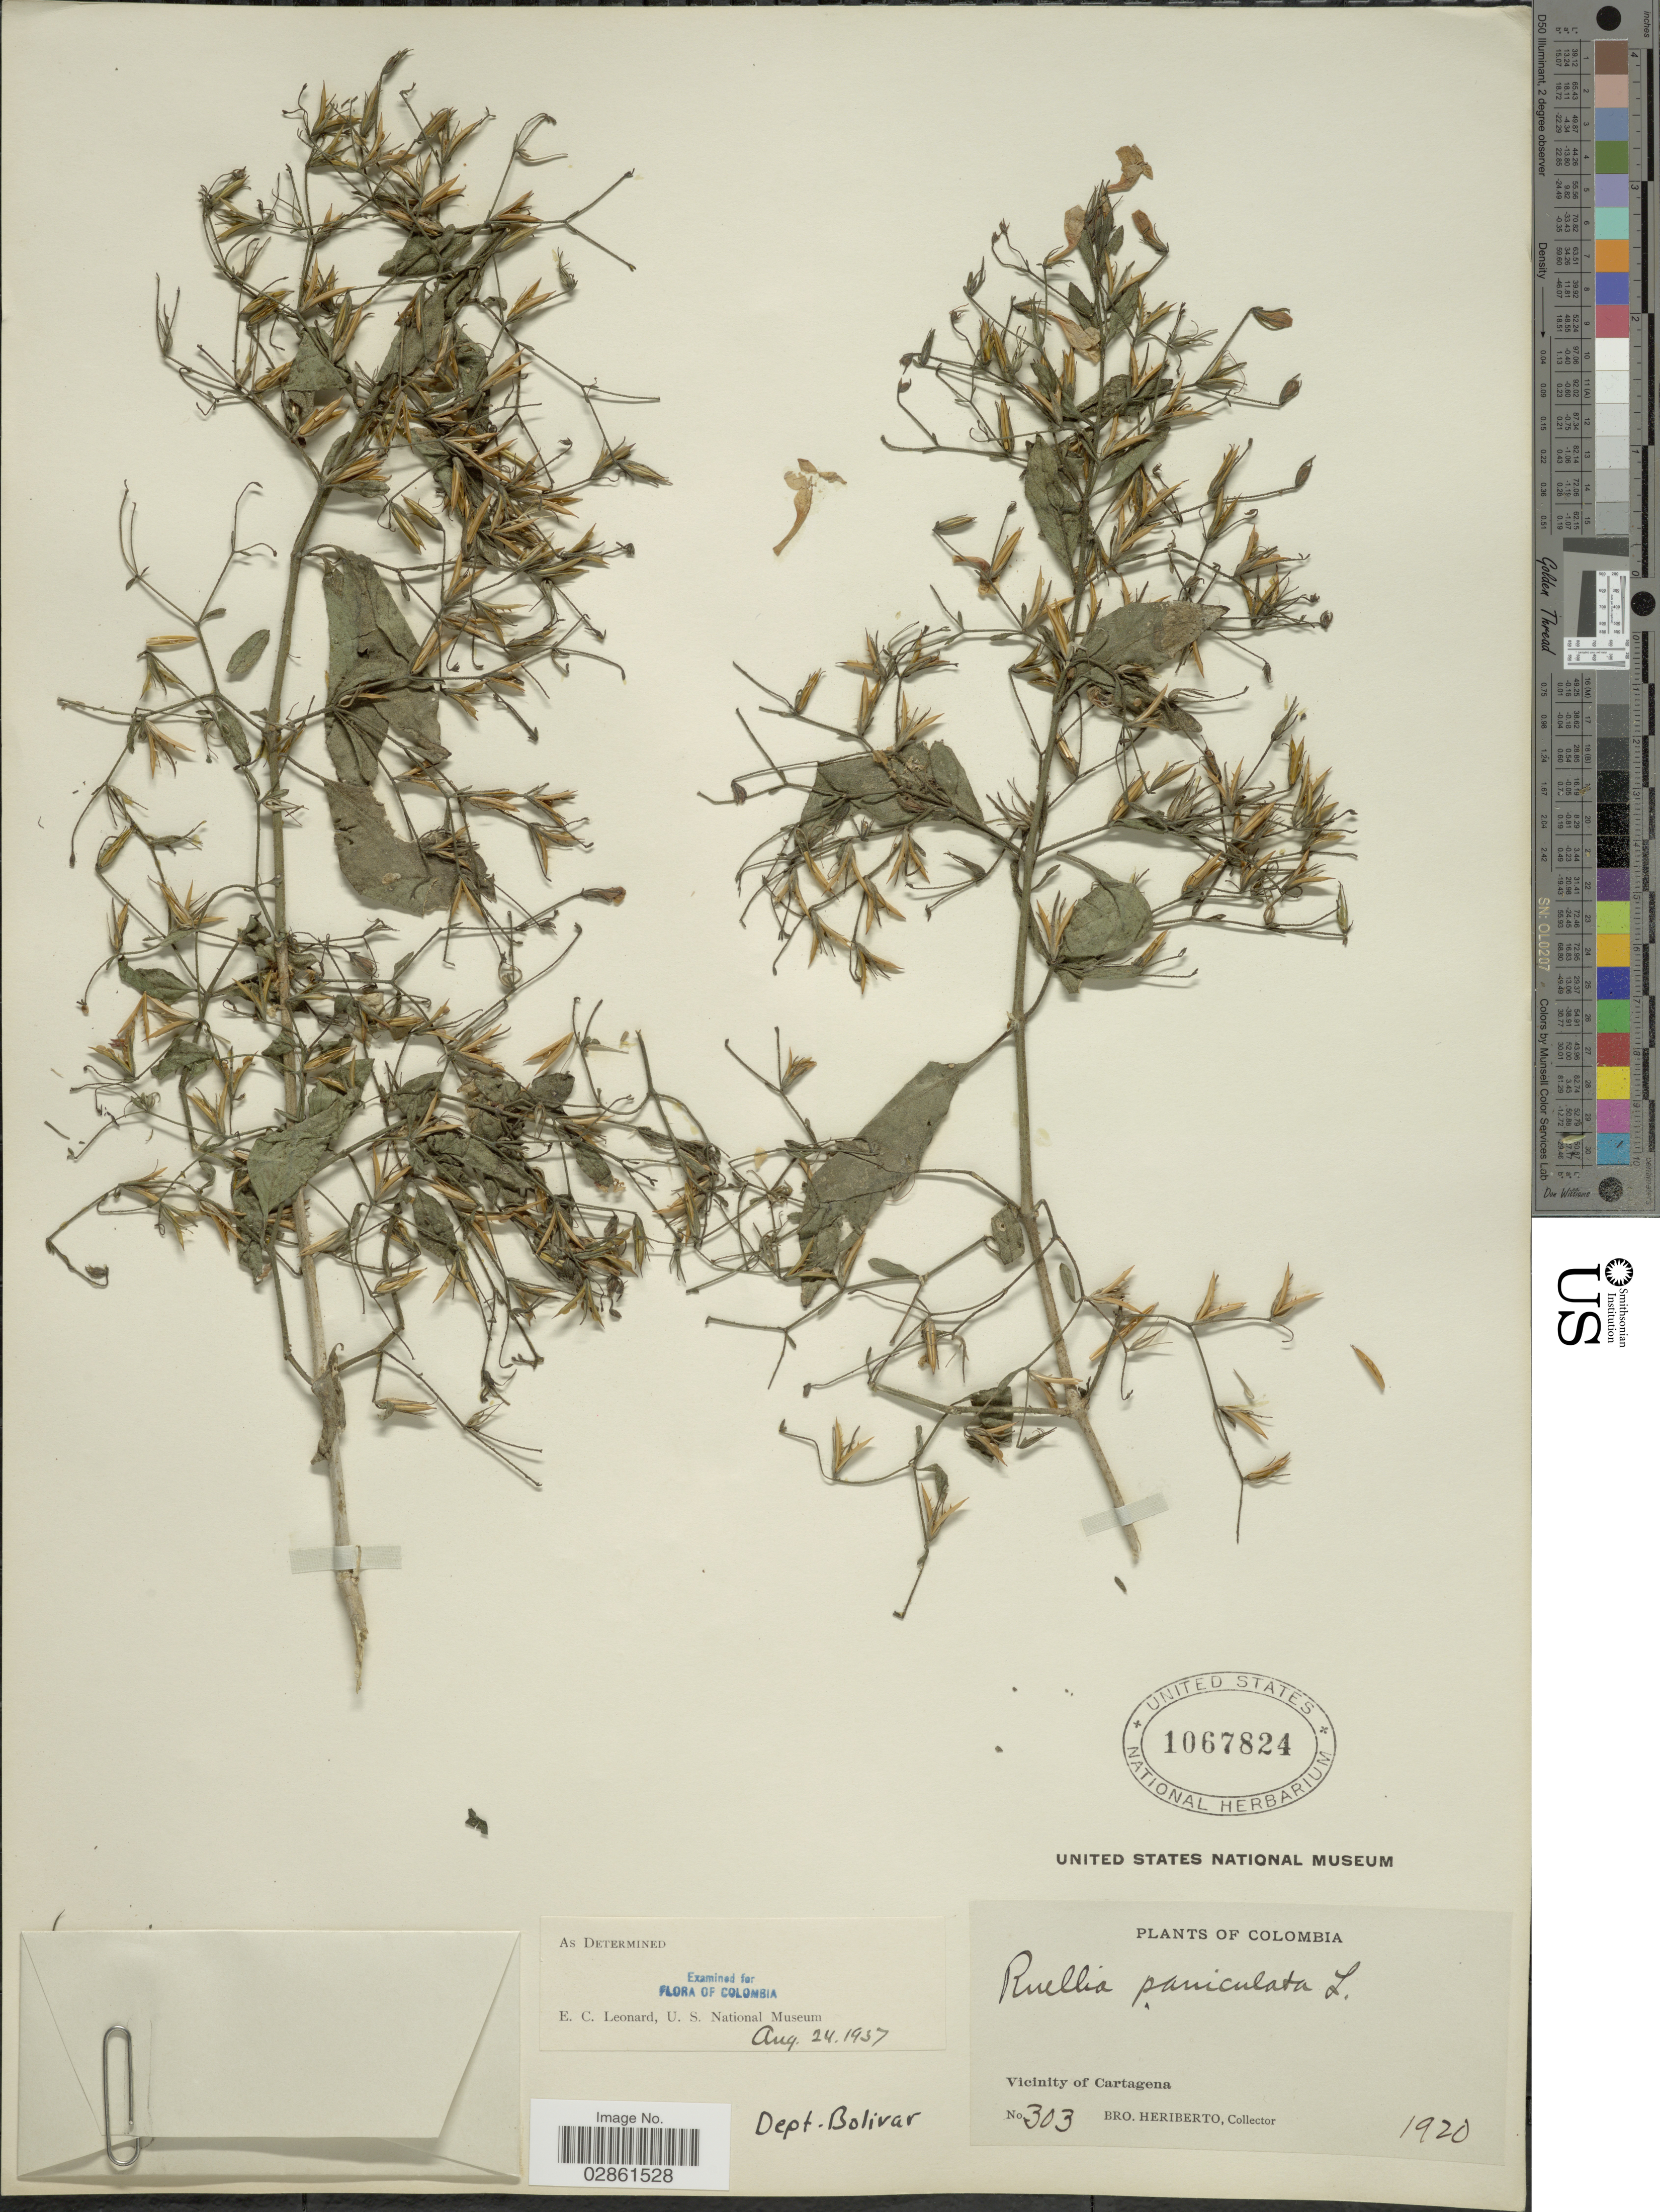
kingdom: Plantae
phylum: Tracheophyta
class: Magnoliopsida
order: Lamiales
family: Acanthaceae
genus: Ruellia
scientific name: Ruellia paniculata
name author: L.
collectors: B. Heriberto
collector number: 303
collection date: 1920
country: Colombia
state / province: Bolívar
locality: Dept. Bolivar. Vicinity of Cartagena.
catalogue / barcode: US 1067824